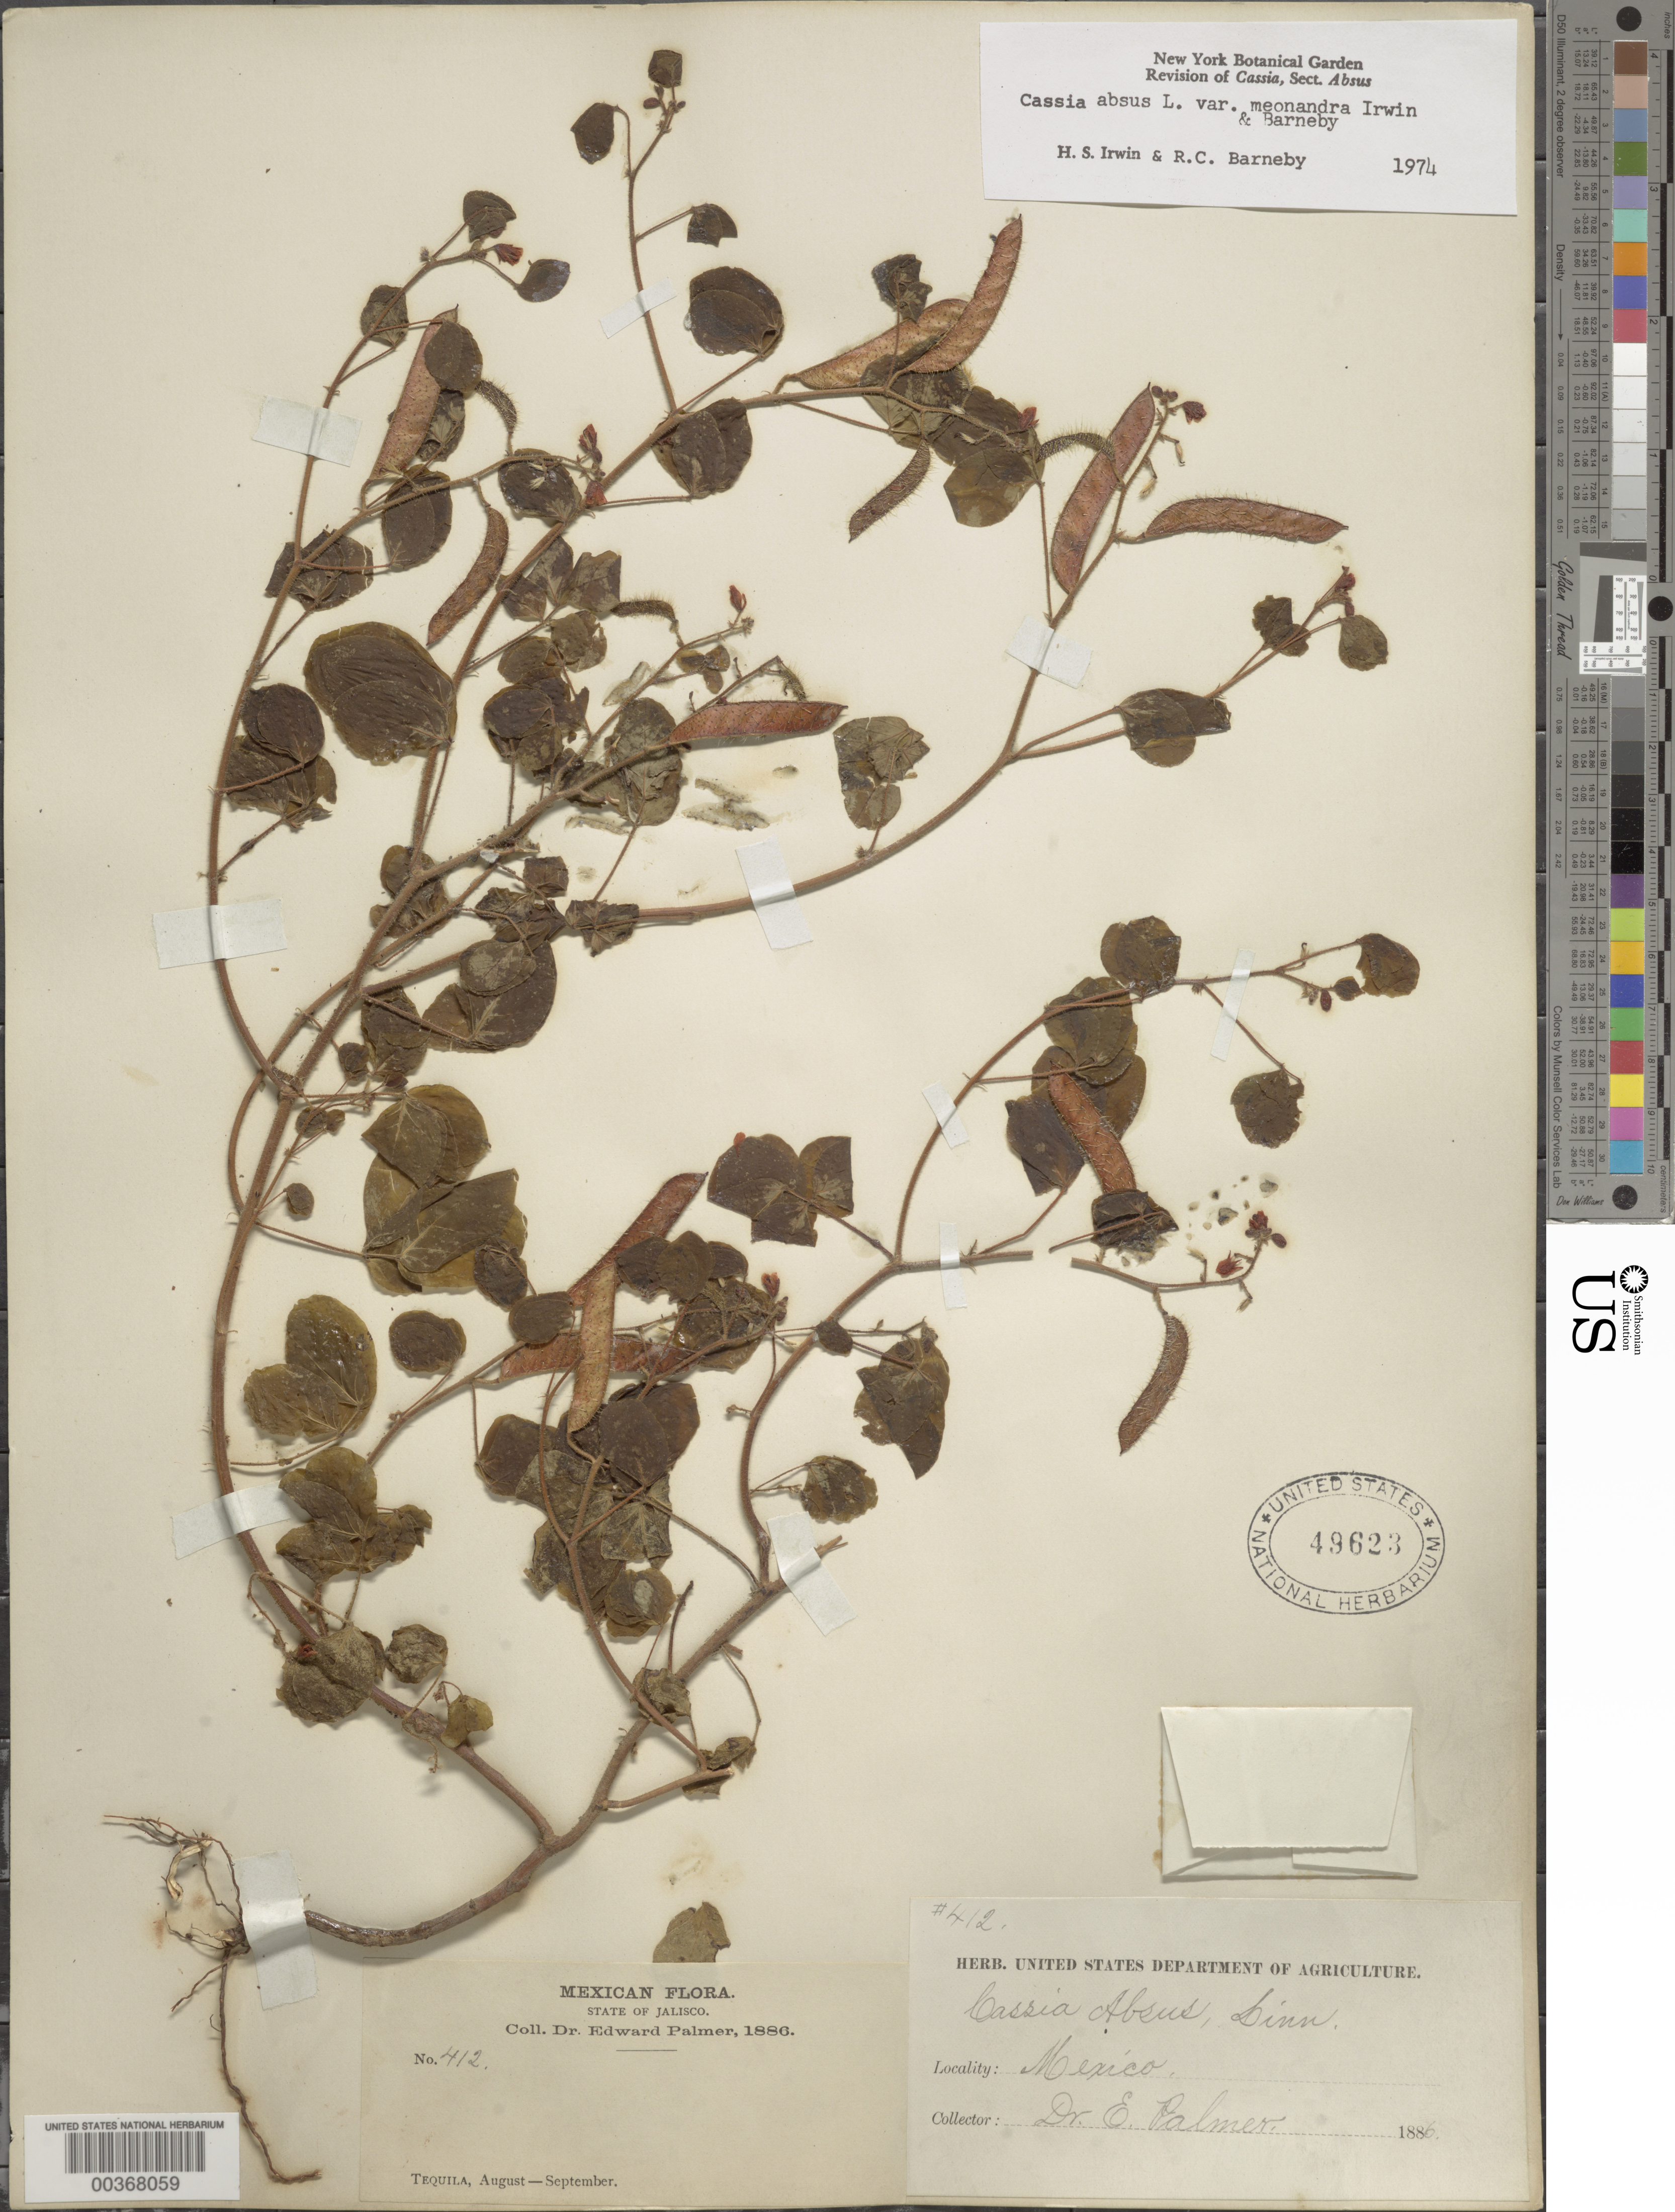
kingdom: Plantae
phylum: Tracheophyta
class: Magnoliopsida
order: Fabales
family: Fabaceae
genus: Chamaecrista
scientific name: Chamaecrista absus var. meonandra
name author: (H.S. Irwin & Barneby) H.S. Irwin & Barneby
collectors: E. Palmer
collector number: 412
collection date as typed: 1886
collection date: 1886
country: Mexico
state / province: Jalisco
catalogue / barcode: US 49623